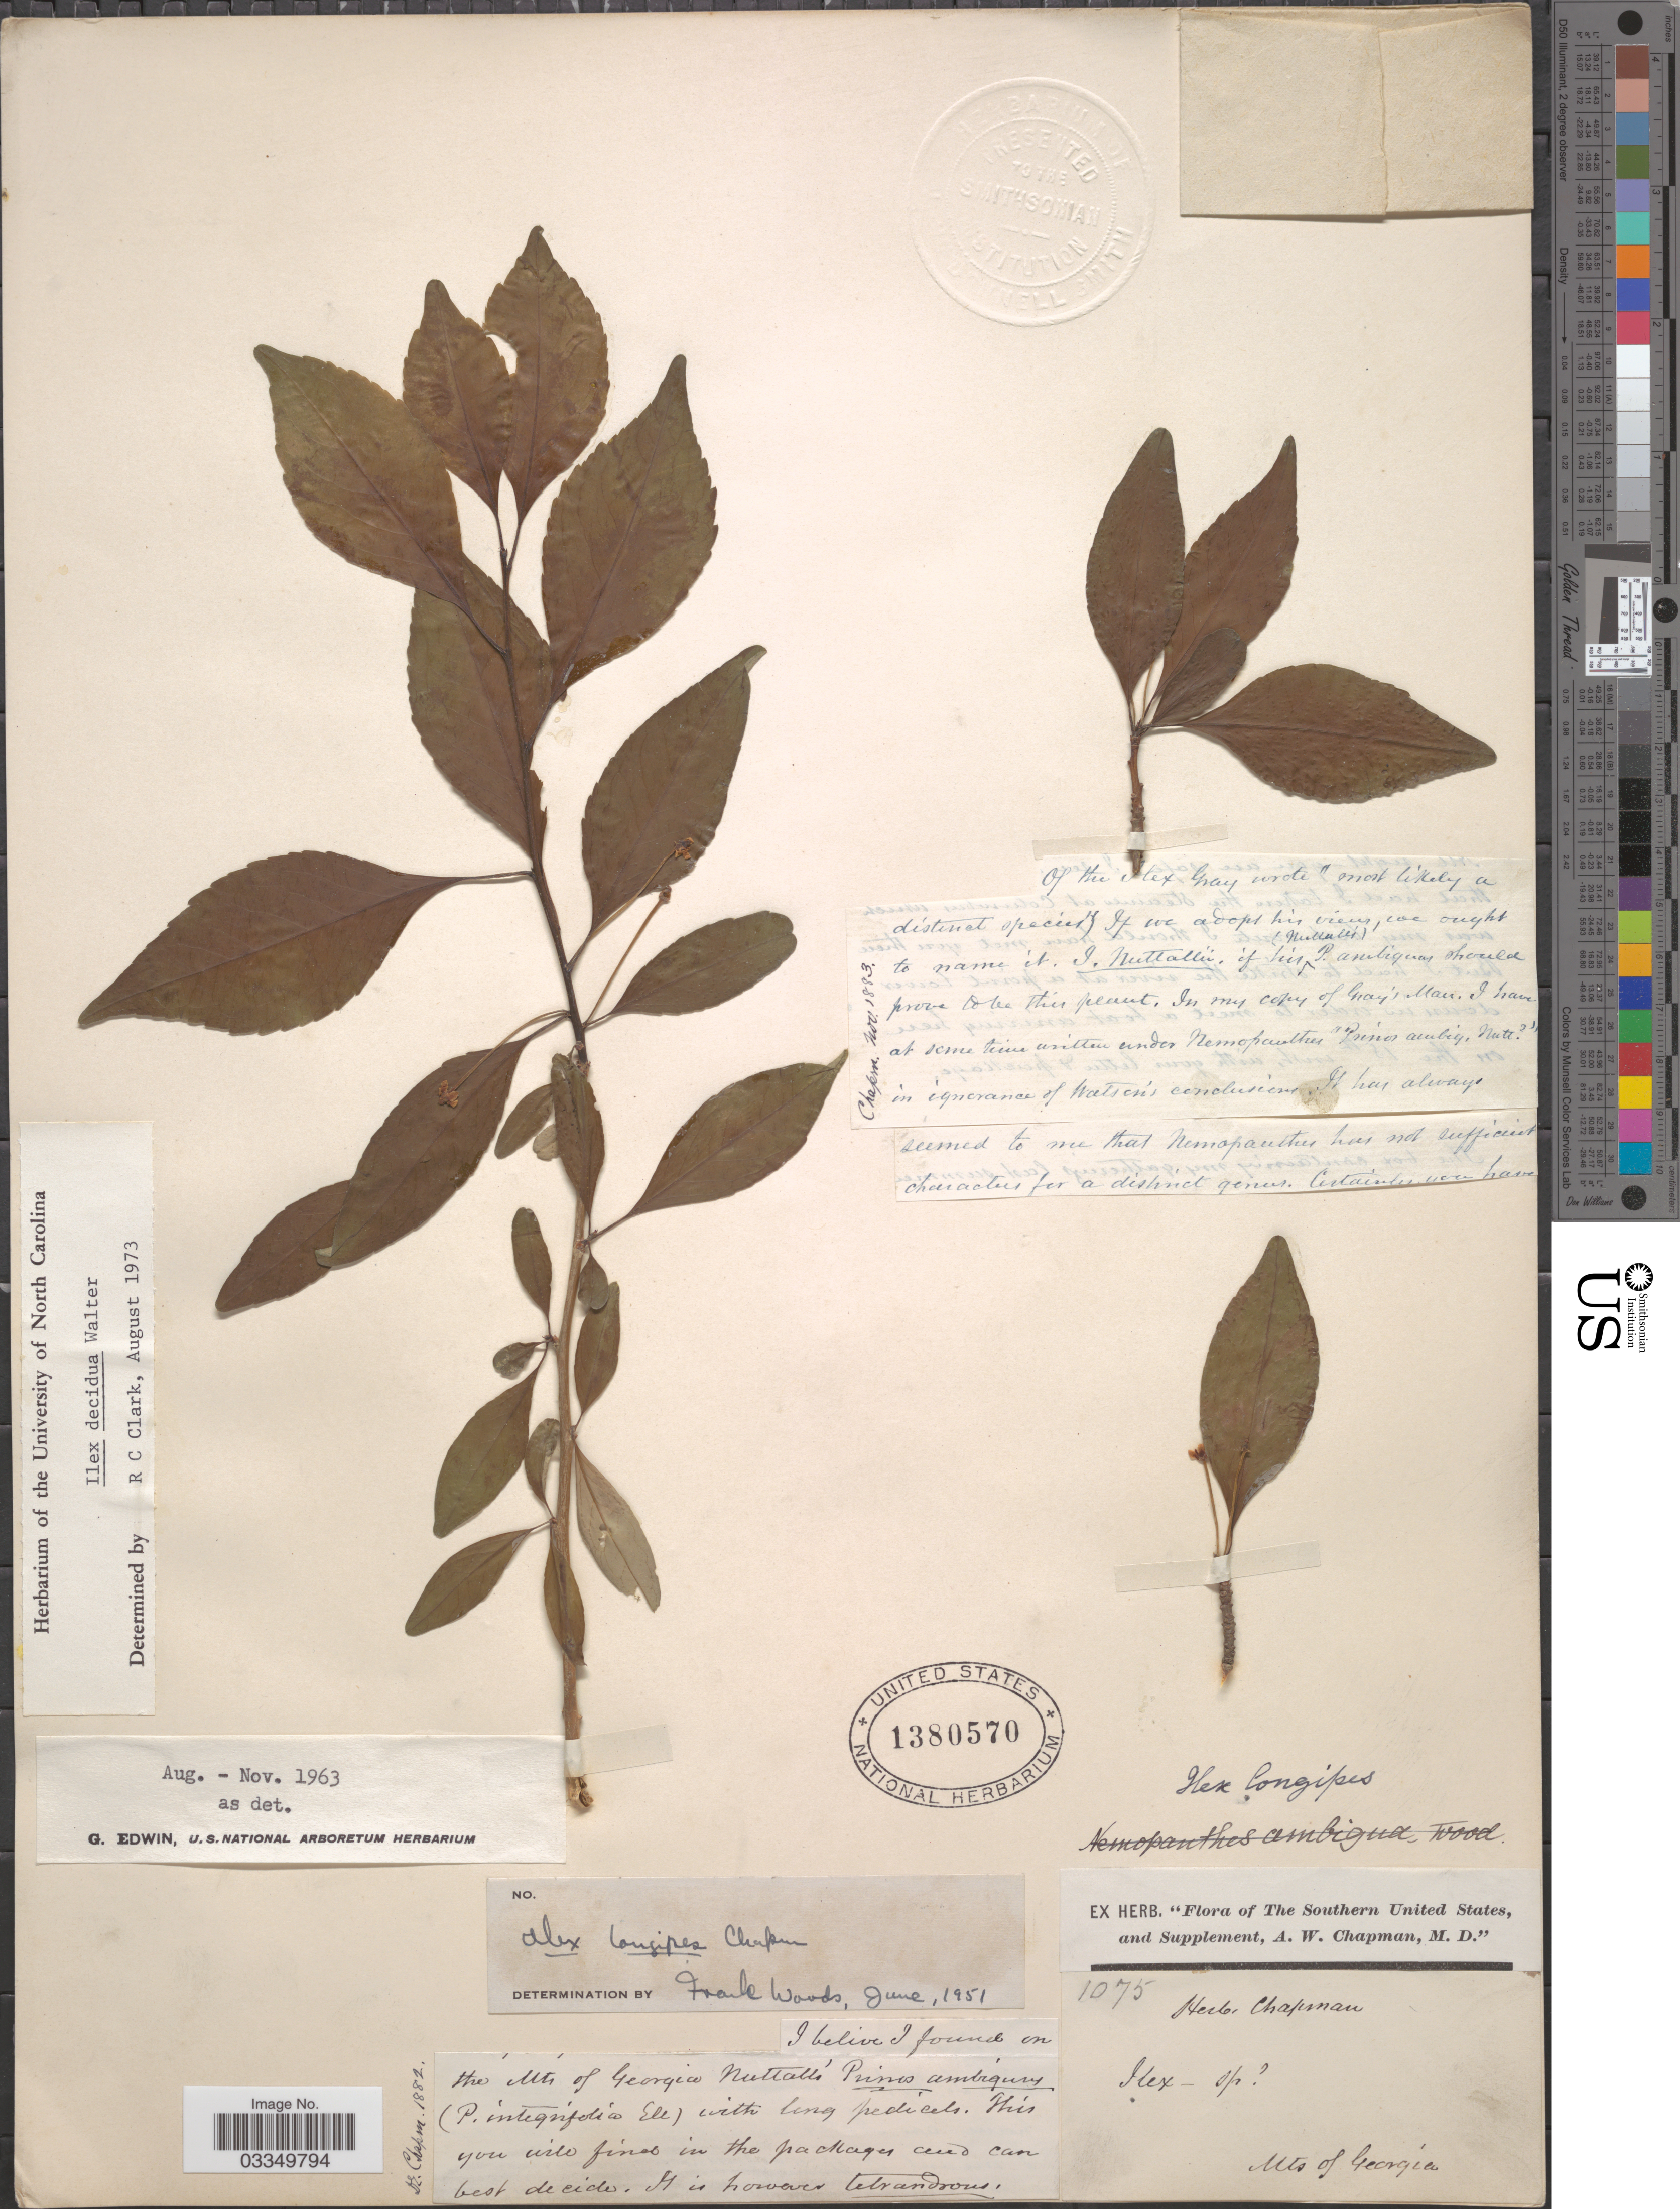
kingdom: Plantae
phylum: Tracheophyta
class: Magnoliopsida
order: Aquifoliales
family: Aquifoliaceae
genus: Ilex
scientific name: Ilex decidua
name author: Walter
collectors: ex herb. A.W. Chapman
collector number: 1075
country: United States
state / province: Georgia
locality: The Southern United States, and Supplement. Mts of Georgia.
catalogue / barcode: US 1380570